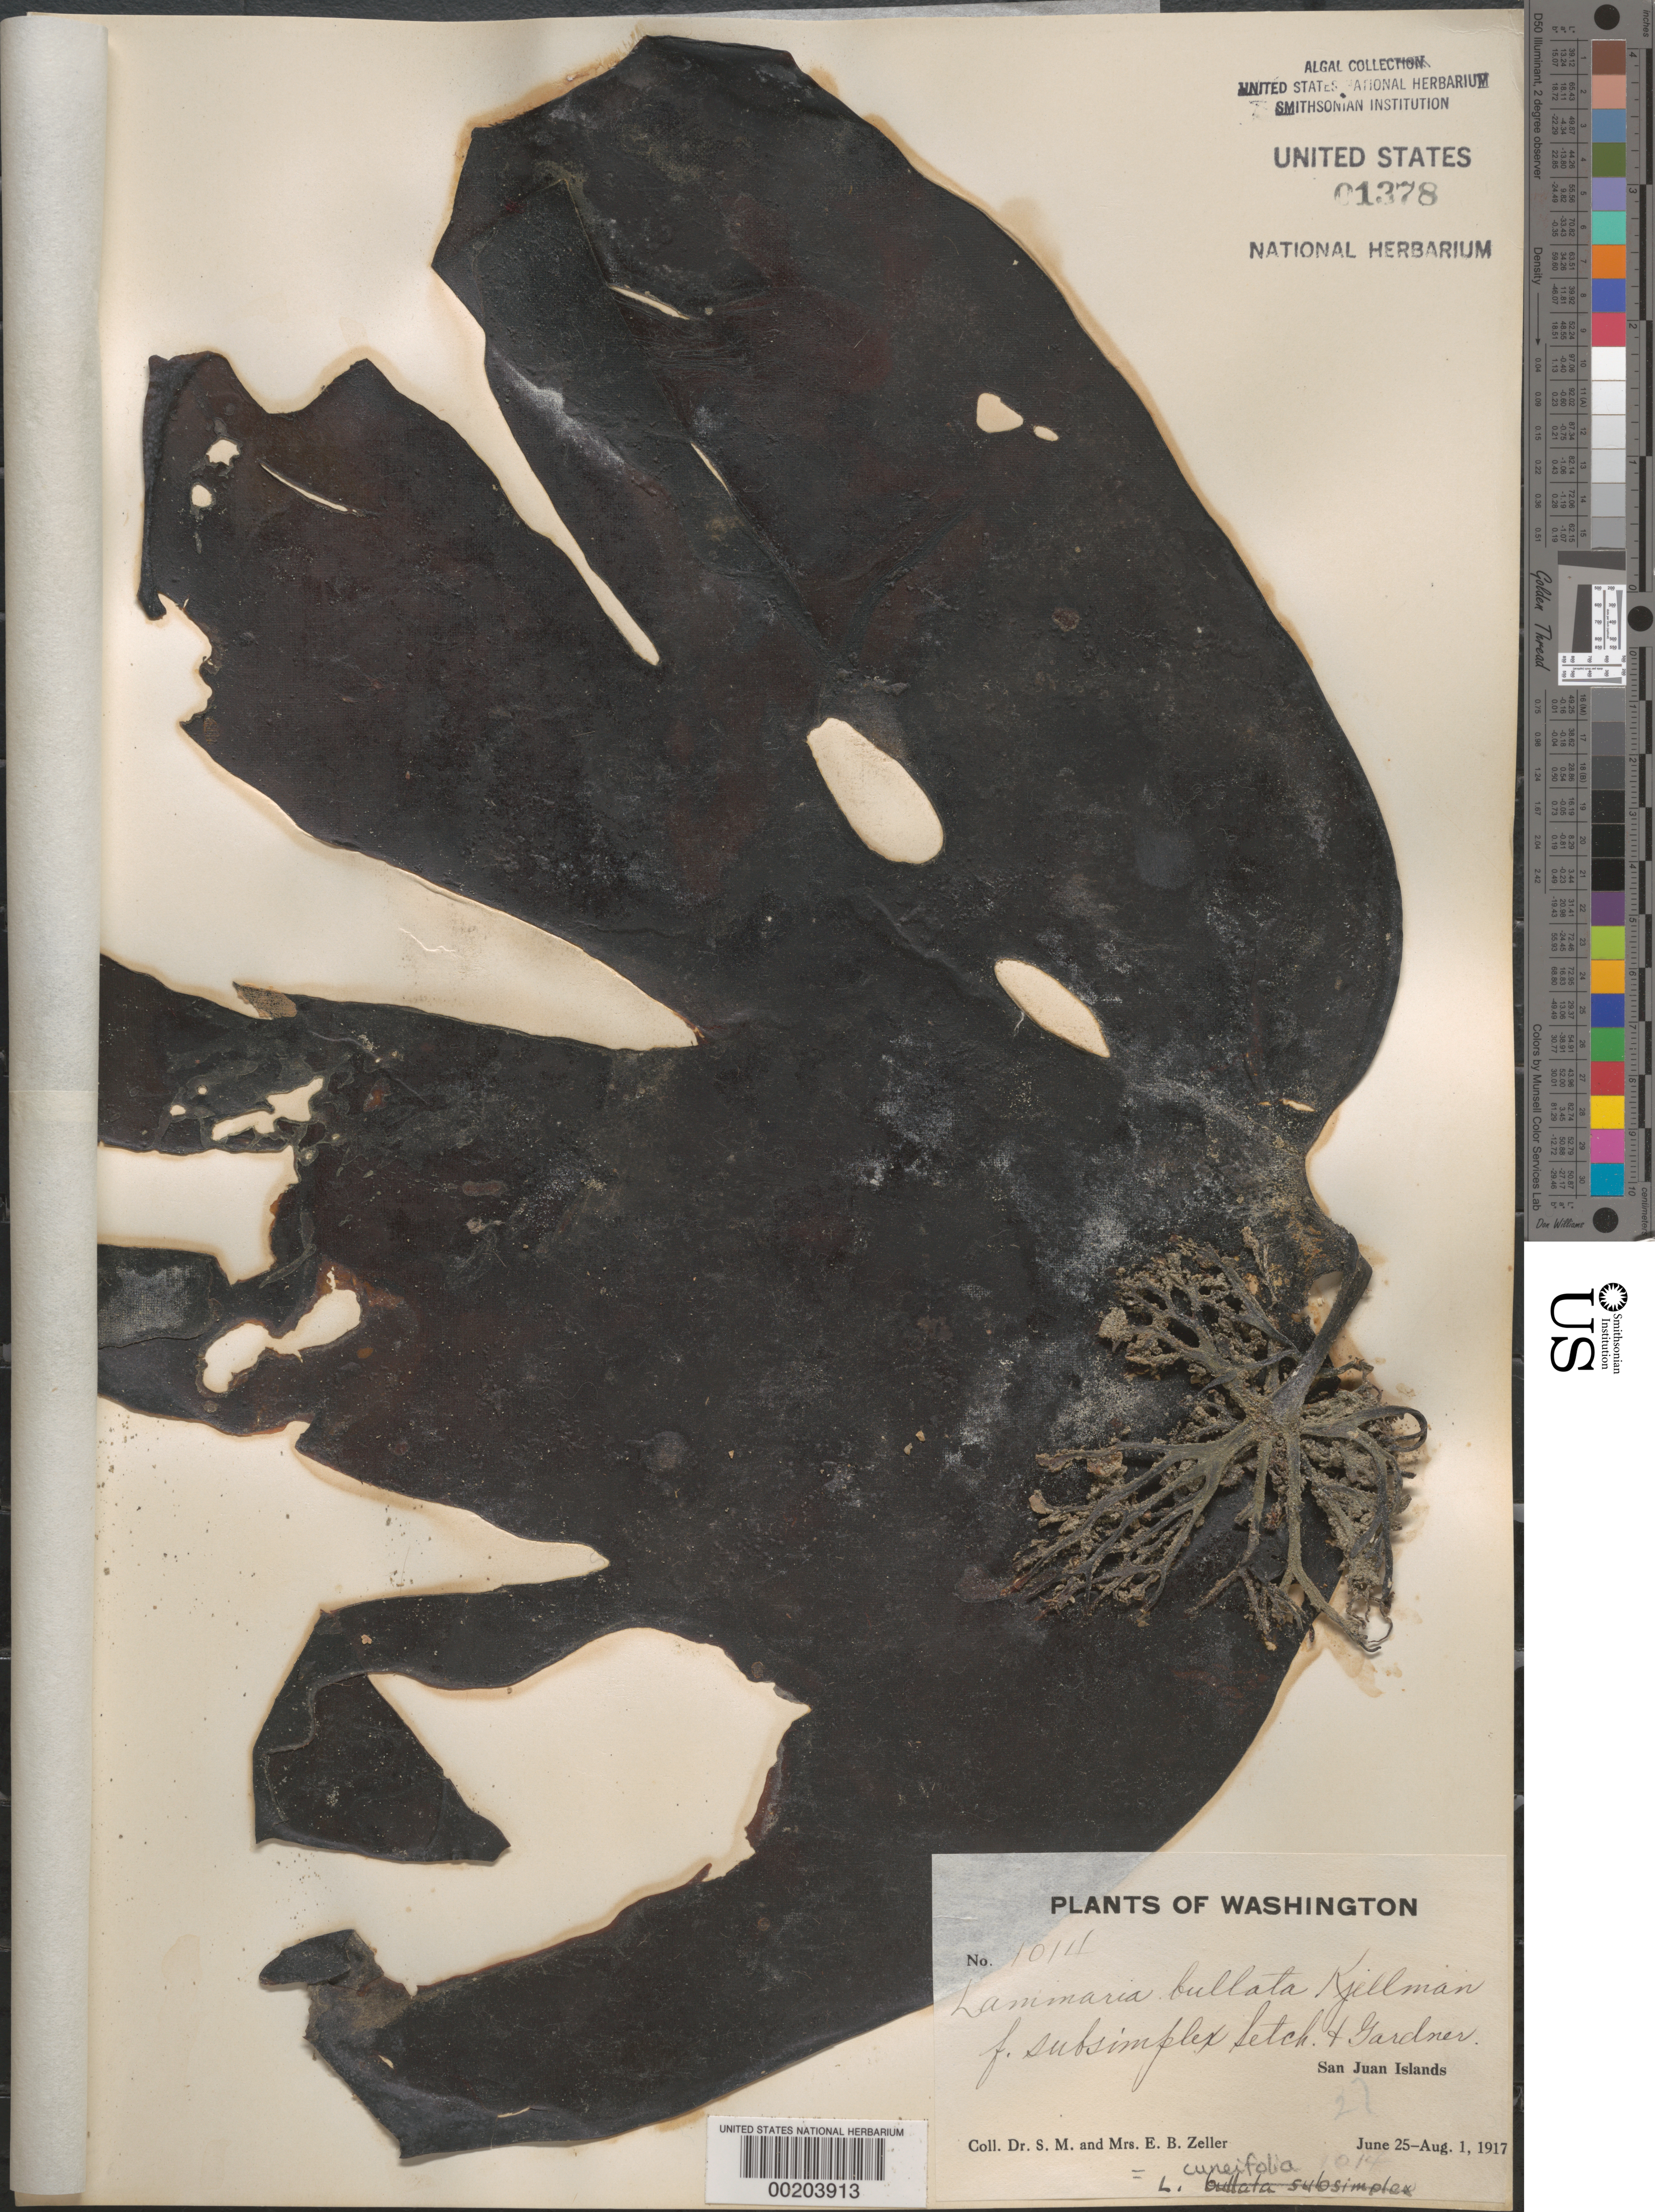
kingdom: Chromista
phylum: Ochrophyta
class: Phaeophyceae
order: Laminariales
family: Laminariaceae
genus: Saccharina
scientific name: Saccharina groenlandica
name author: (Rosenv.) C.E. Lane et al.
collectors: S. Zeller & E. Zeller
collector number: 1014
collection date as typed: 25 Jun 1917 to 01 Aug 1917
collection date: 1917-06-25/1917-08-01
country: United States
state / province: Washington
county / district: San Juan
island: San Juan Islands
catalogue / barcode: US 1378